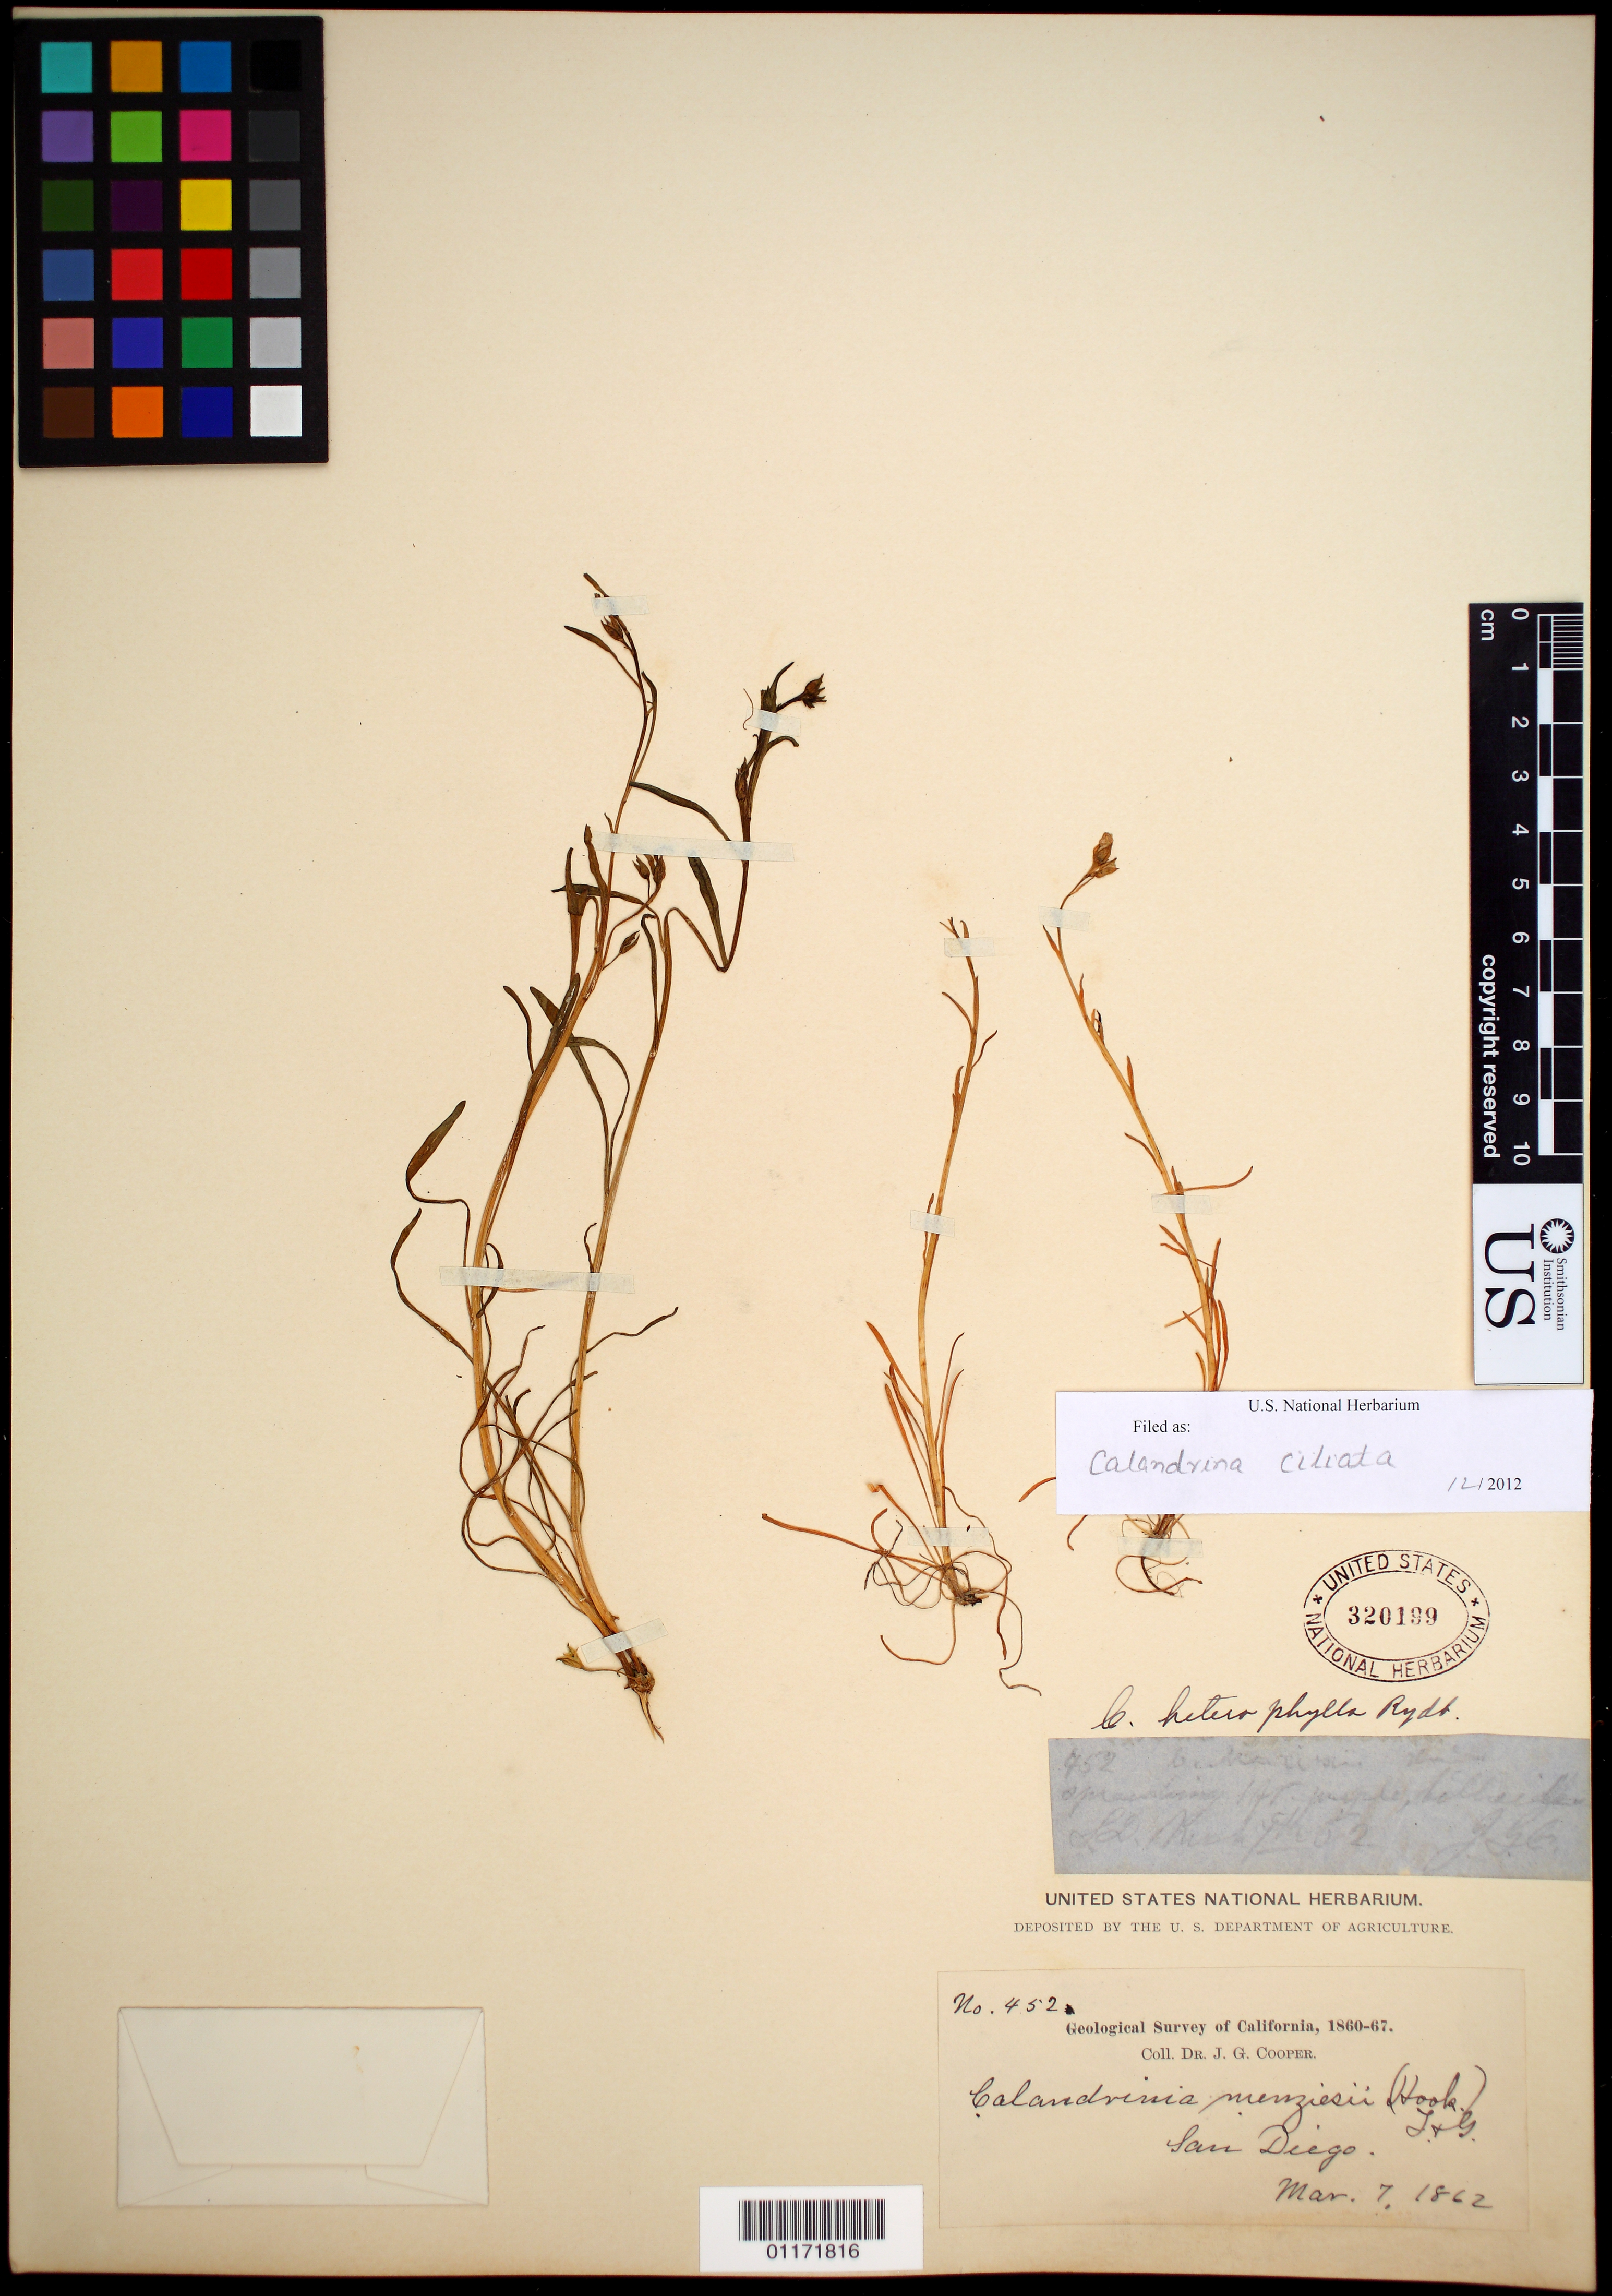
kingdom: Plantae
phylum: Tracheophyta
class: Magnoliopsida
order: Caryophyllales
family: Montiaceae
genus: Calandrinia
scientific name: Calandrinia ciliata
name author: (Ruiz & Pav.) DC.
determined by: Strong, Mark T., (BOT), Smithsonian Institution - National Museum of Natural History (UNITED STATES)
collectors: J. G. Cooper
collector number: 452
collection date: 1862-03-07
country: United States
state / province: California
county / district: San Diego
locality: San Diego.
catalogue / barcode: US 320199